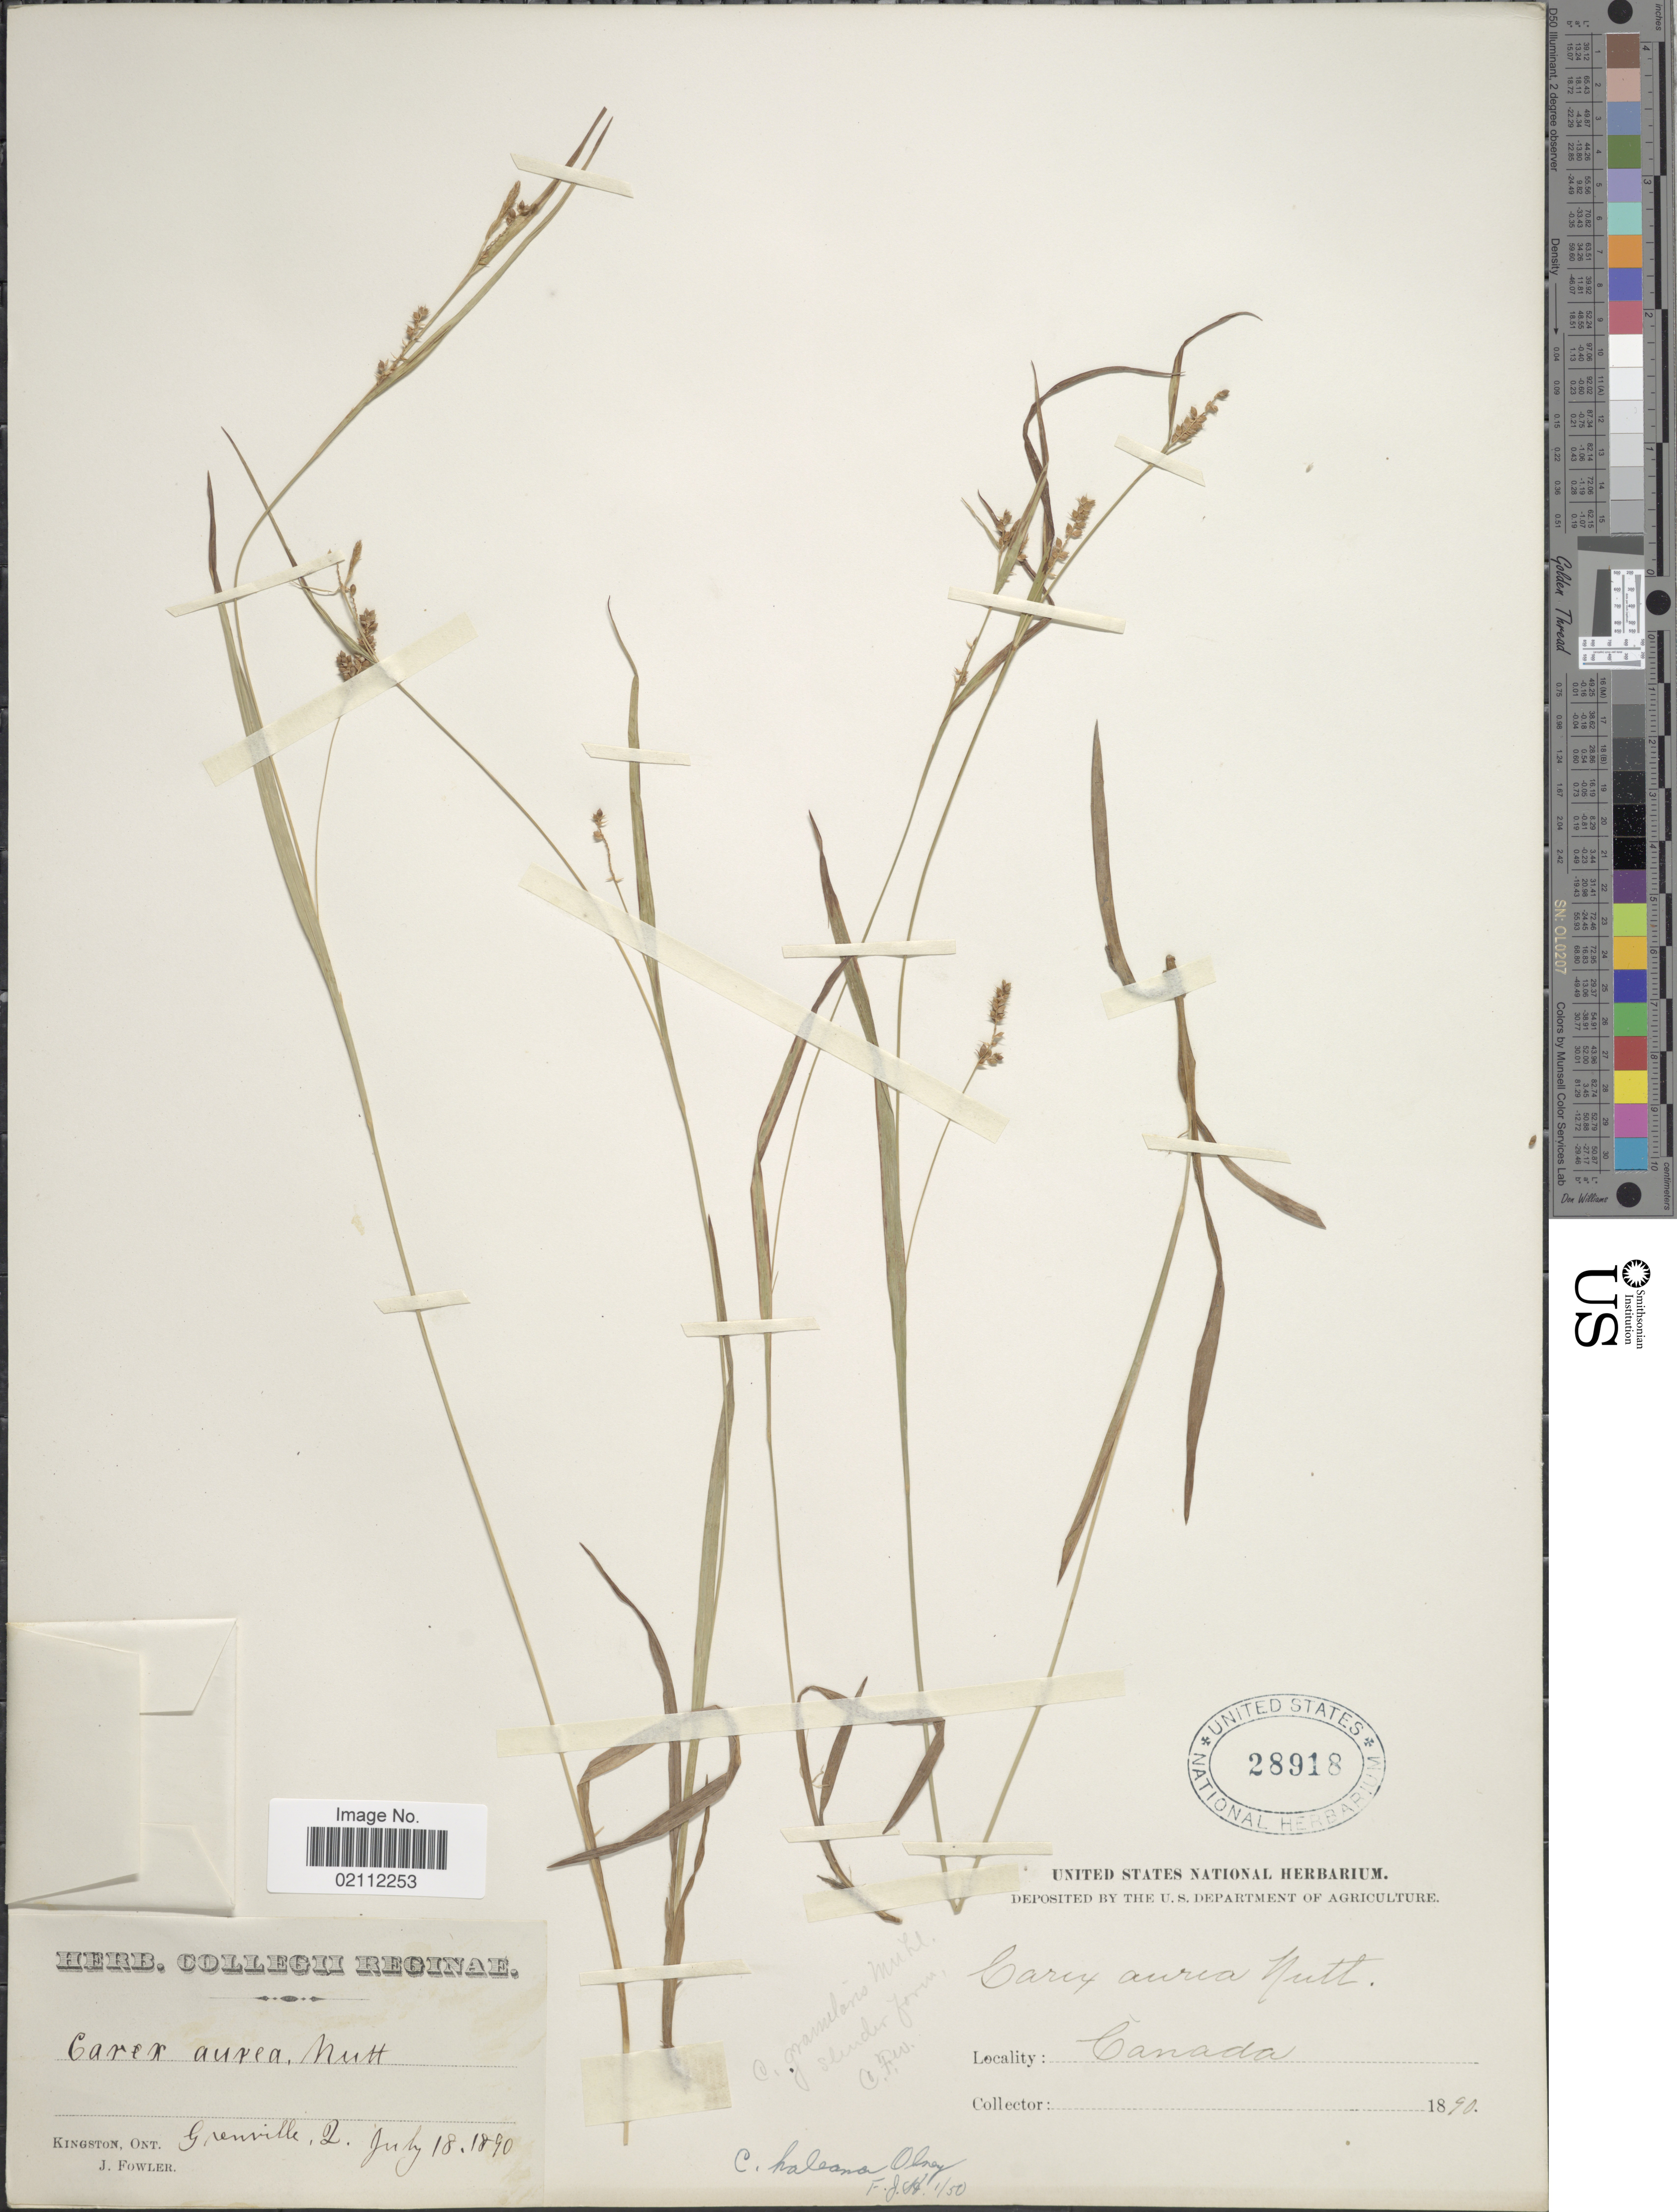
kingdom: Plantae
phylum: Tracheophyta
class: Liliopsida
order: Poales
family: Cyperaceae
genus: Carex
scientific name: Carex granularis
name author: Muhl. ex Willd.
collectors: J. P. Fowler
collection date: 1890-07-18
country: Canada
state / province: Quebec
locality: Grenville, Q.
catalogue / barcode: US 28918